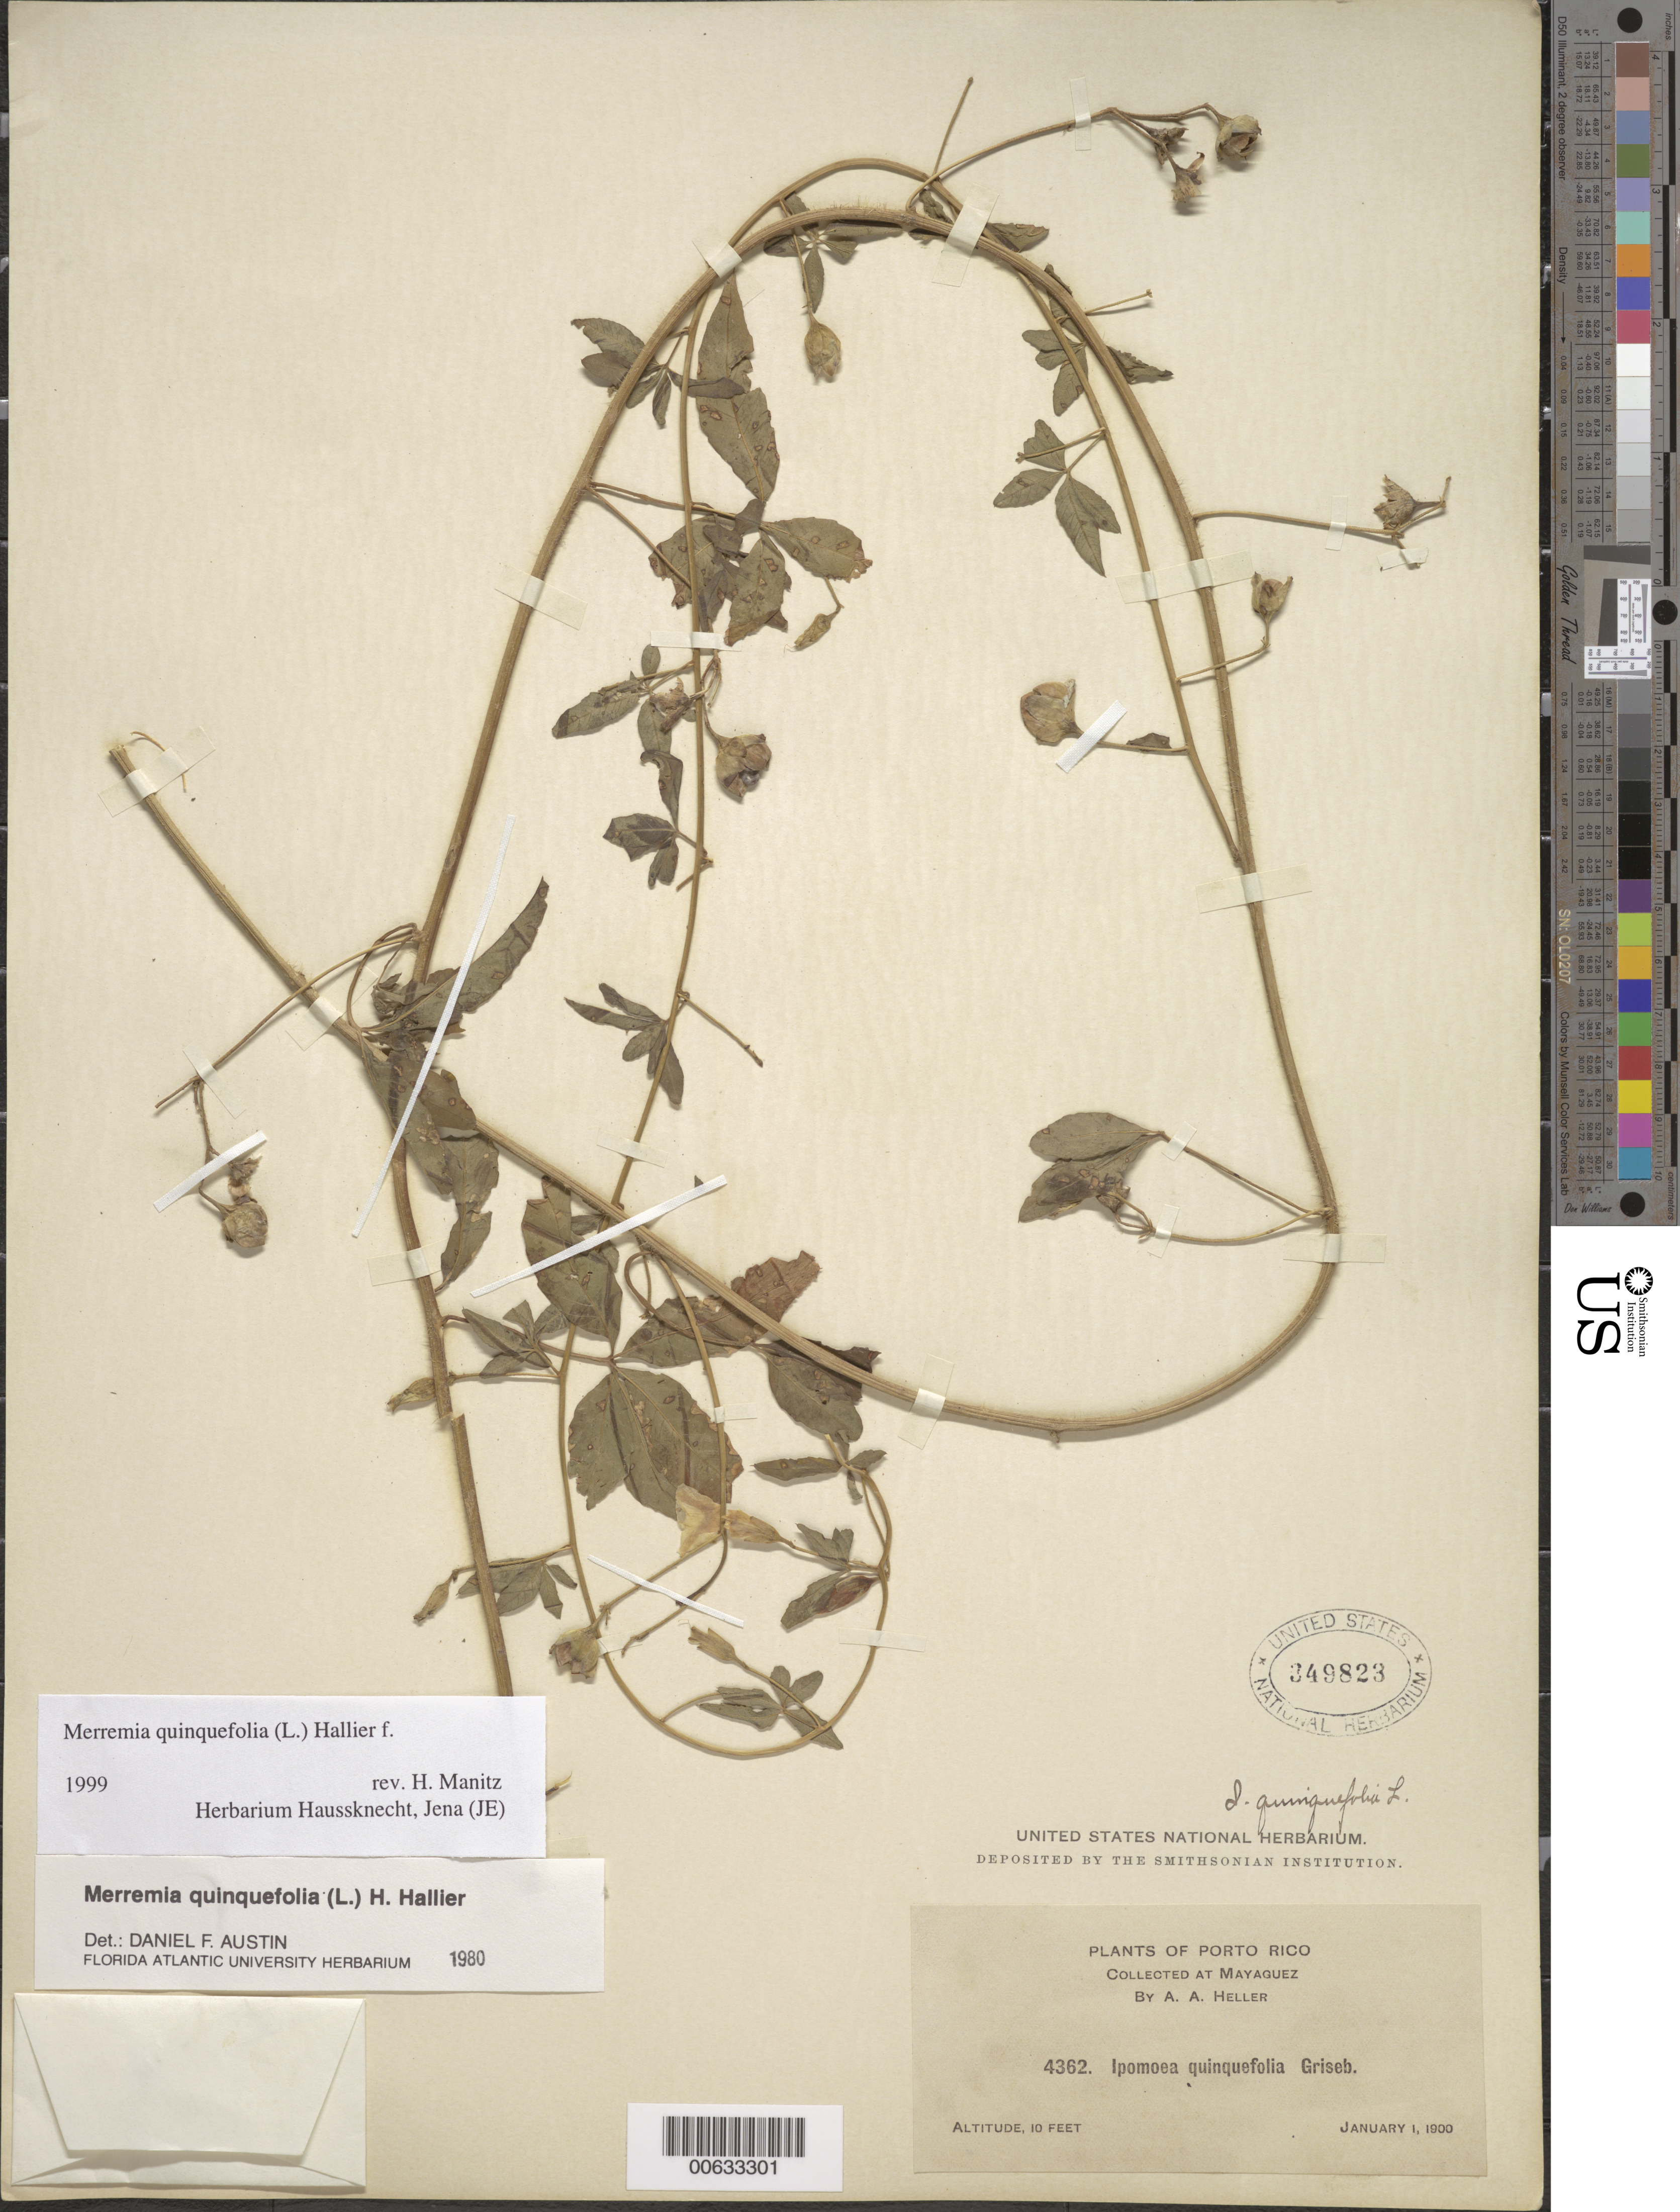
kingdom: Plantae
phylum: Tracheophyta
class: Magnoliopsida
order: Solanales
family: Convolvulaceae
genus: Distimake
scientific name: Distimake quinquefolius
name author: (L.) A. R. Simões & Staples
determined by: Strong, Mark T., (BOT), Smithsonian Institution - National Museum of Natural History (UNITED STATES)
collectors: A. A. Heller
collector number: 4362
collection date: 1900-01-01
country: Puerto Rico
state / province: Mayagüez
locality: Porto Rico.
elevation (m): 3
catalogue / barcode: US 349823